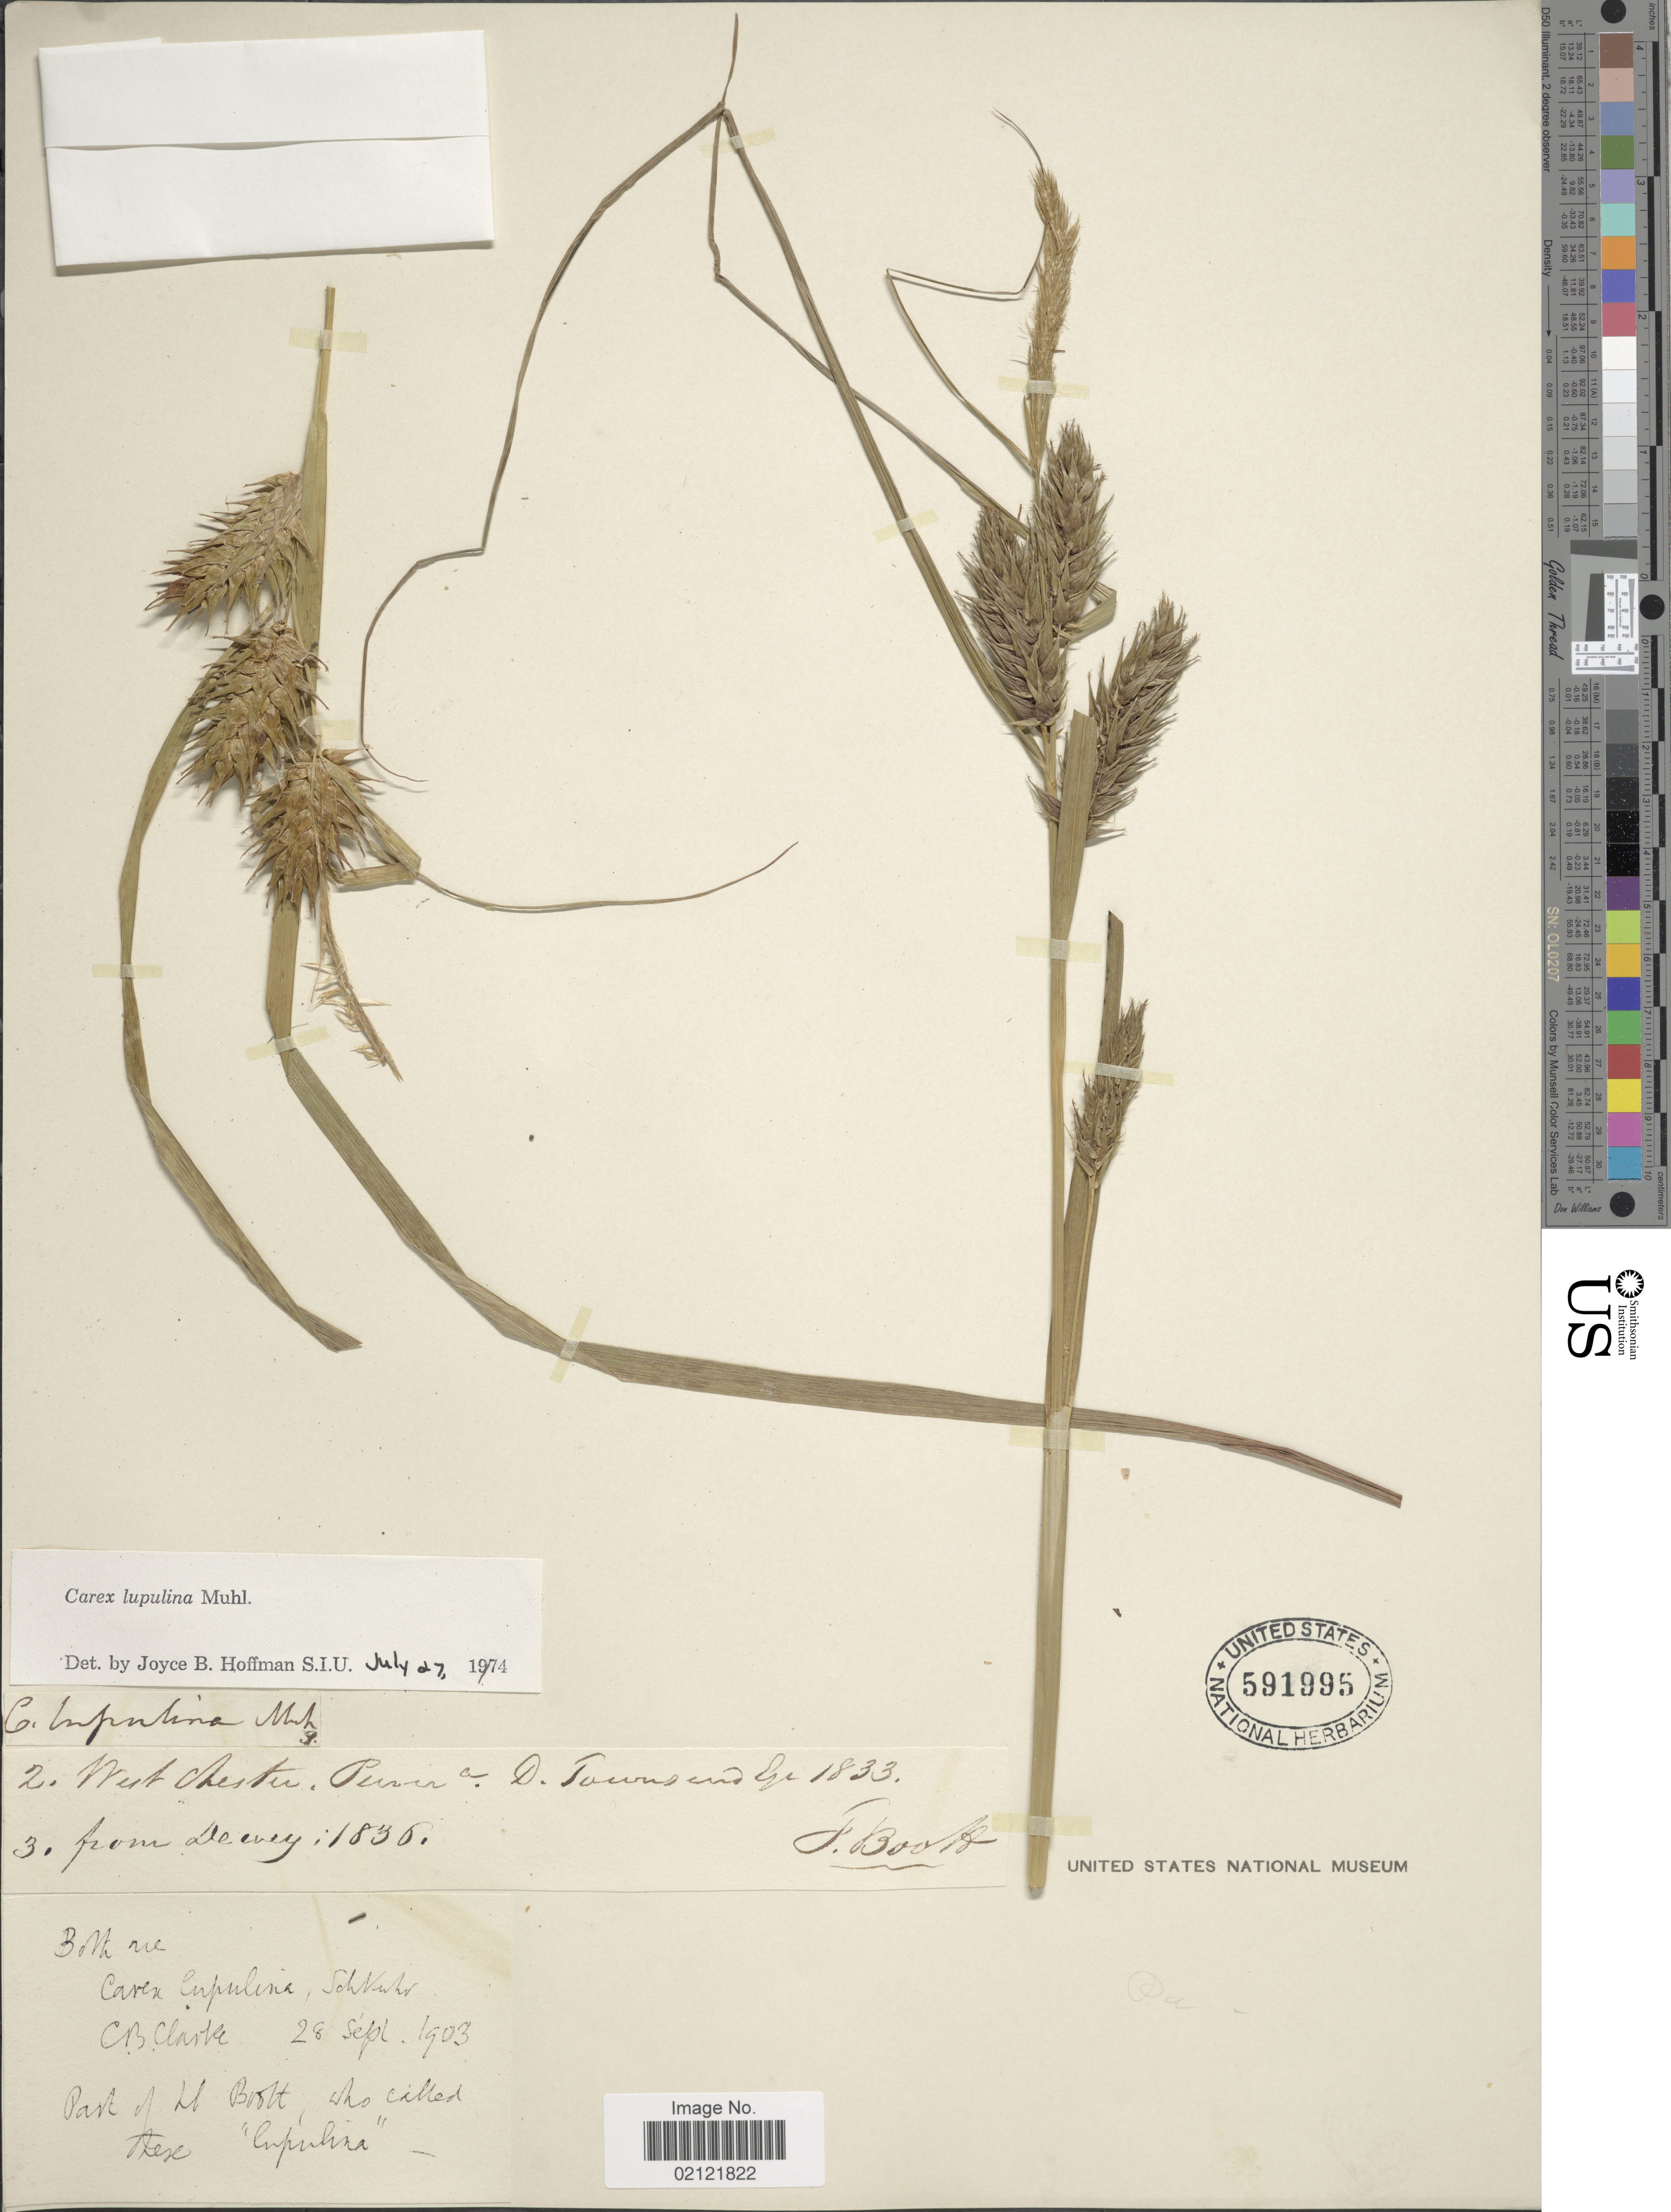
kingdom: Plantae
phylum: Tracheophyta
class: Liliopsida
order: Poales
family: Cyperaceae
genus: Carex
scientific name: Carex lupulina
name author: Muhl. ex Willd.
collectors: F. M. B. Boott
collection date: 1833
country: United States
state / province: Pennsylvania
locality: West Chester.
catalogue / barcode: US 591995